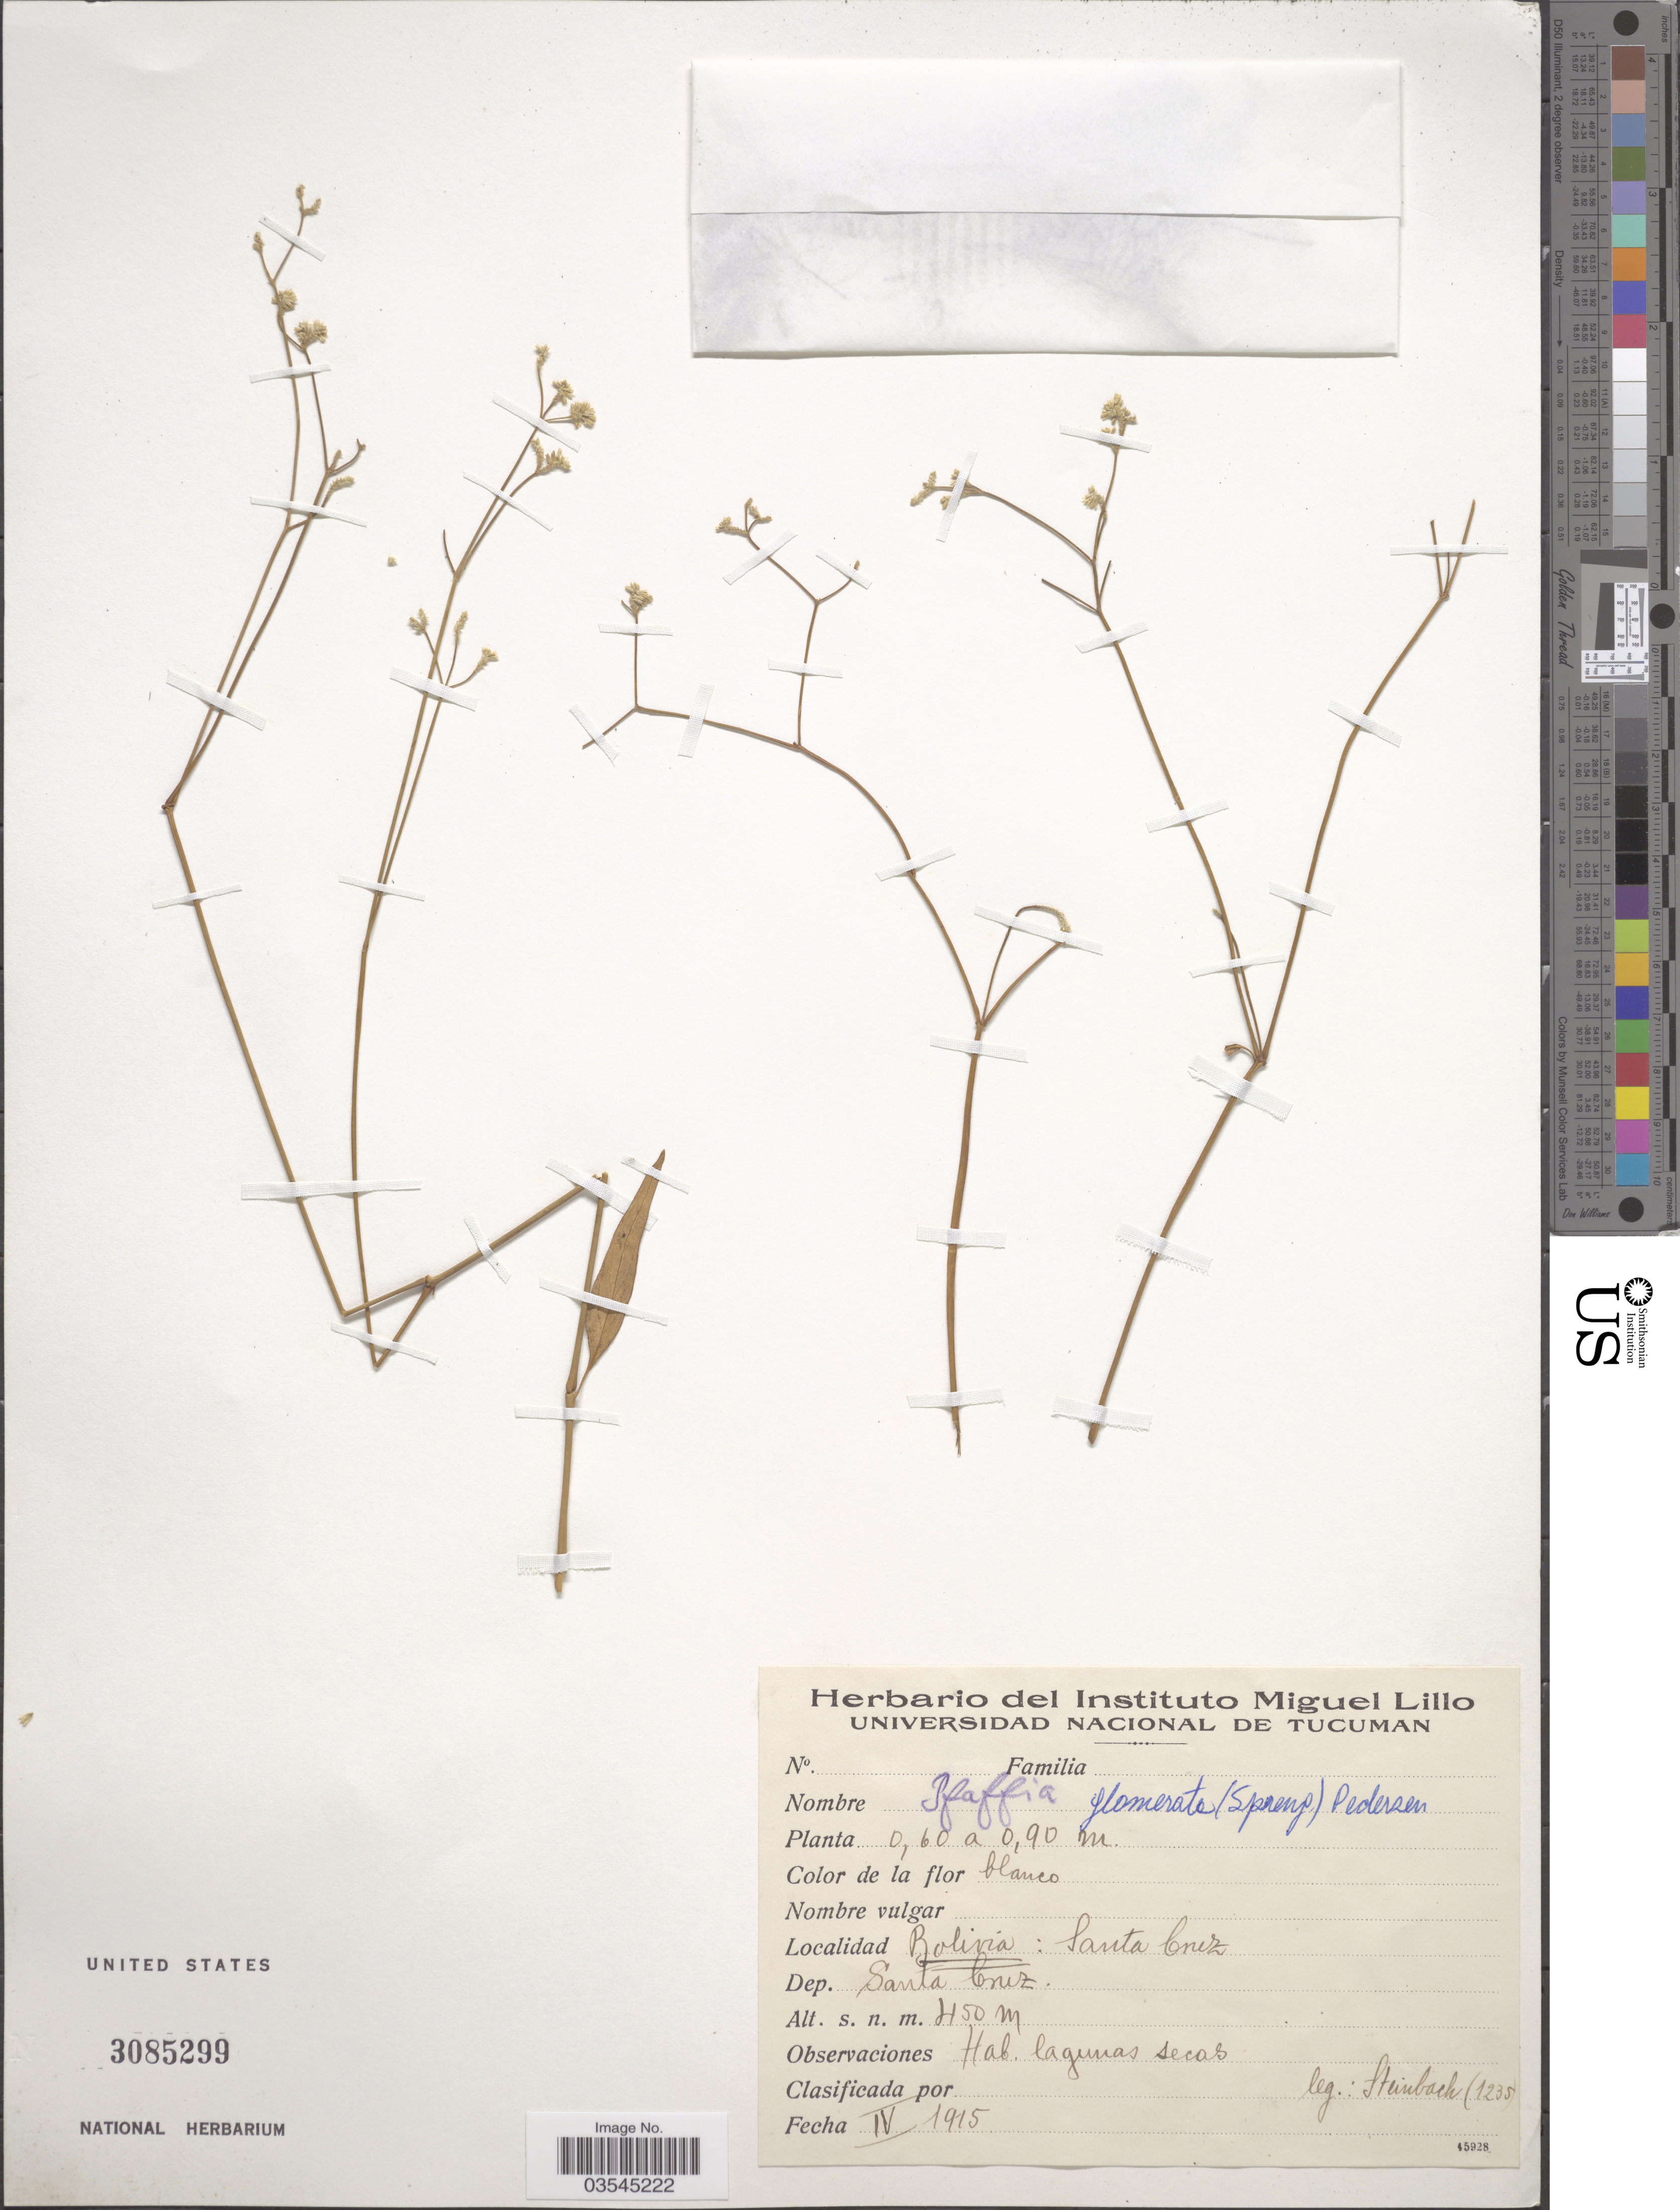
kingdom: Plantae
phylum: Tracheophyta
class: Magnoliopsida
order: Caryophyllales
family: Amaranthaceae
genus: Pfaffia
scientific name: Pfaffia glomerata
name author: (Spreng.) Pedersen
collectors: Steinbach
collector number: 1235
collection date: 1915-04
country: Bolivia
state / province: Santa Cruz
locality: Santa Cruz. Dep. Santa Cruz.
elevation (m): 450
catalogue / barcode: US 3085299